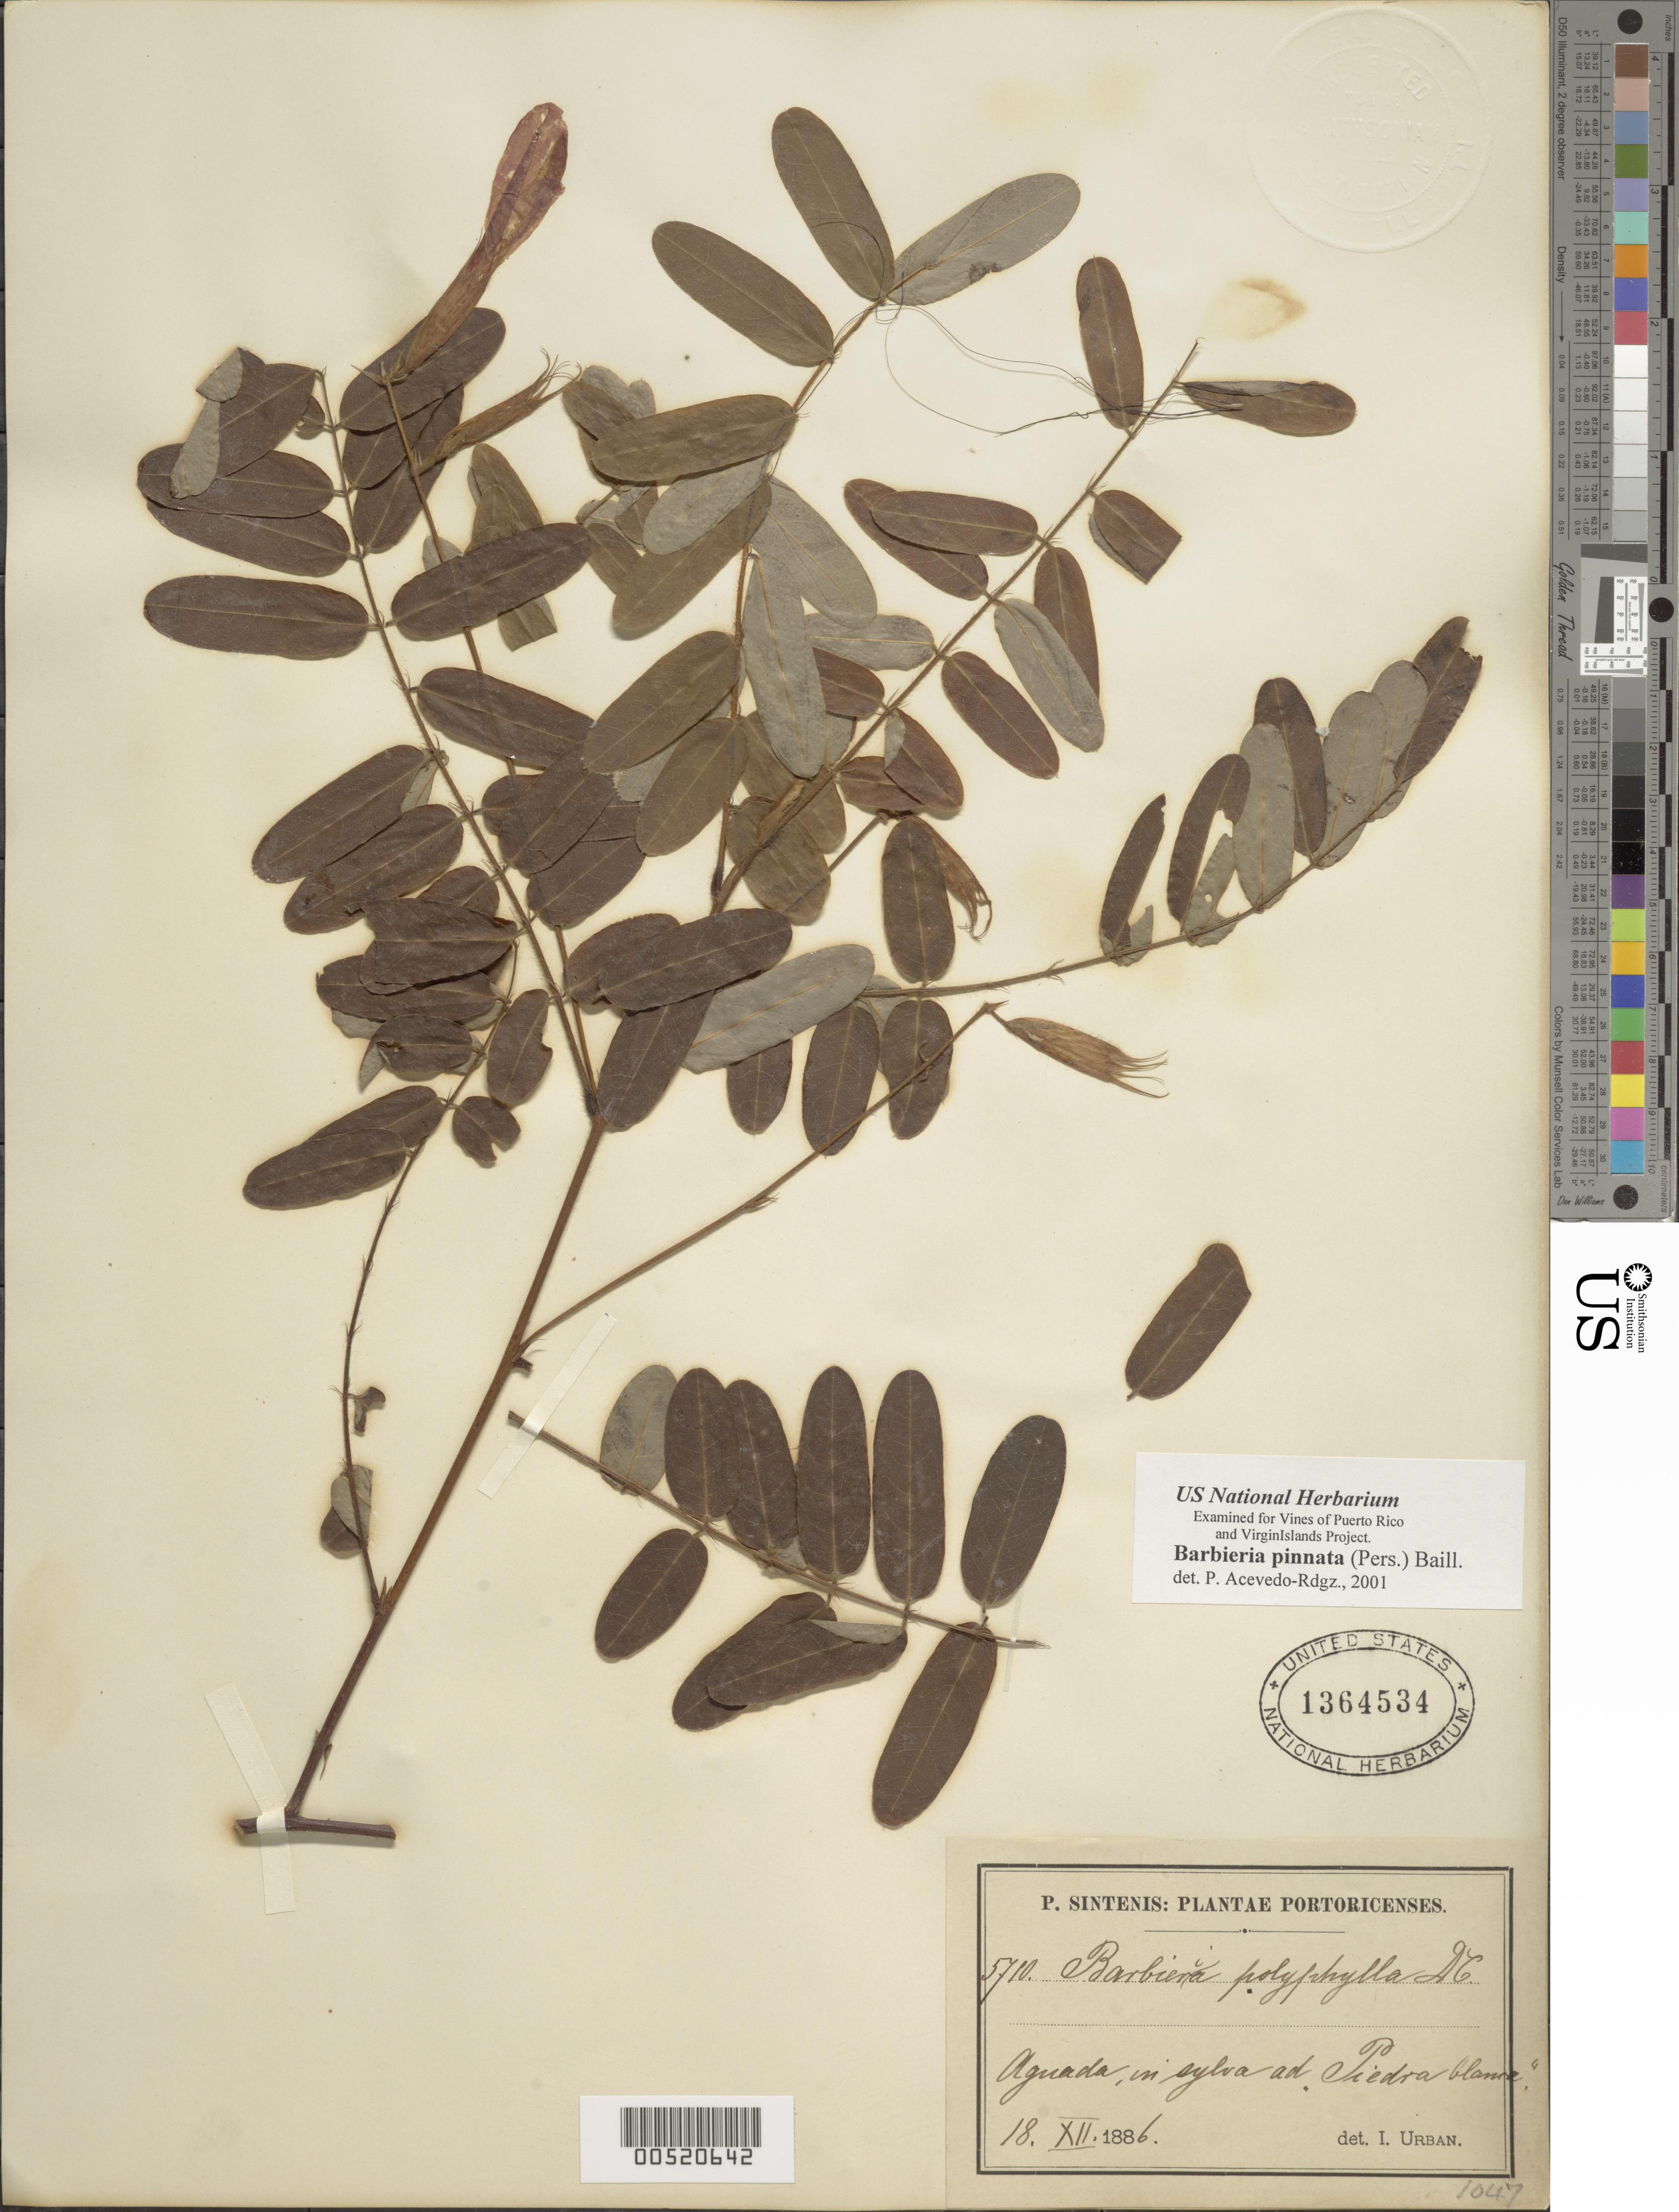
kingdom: Plantae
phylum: Tracheophyta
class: Magnoliopsida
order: Fabales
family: Fabaceae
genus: Barbieria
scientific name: Barbieria pinnata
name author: (Pers.) Baill.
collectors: P. Sintenis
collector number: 5710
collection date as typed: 18 Dec 1886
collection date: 1886-12-18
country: Puerto Rico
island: Greater Antilles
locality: Aguada. In sylva ad "Piedra Blanca".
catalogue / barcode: US 1364534